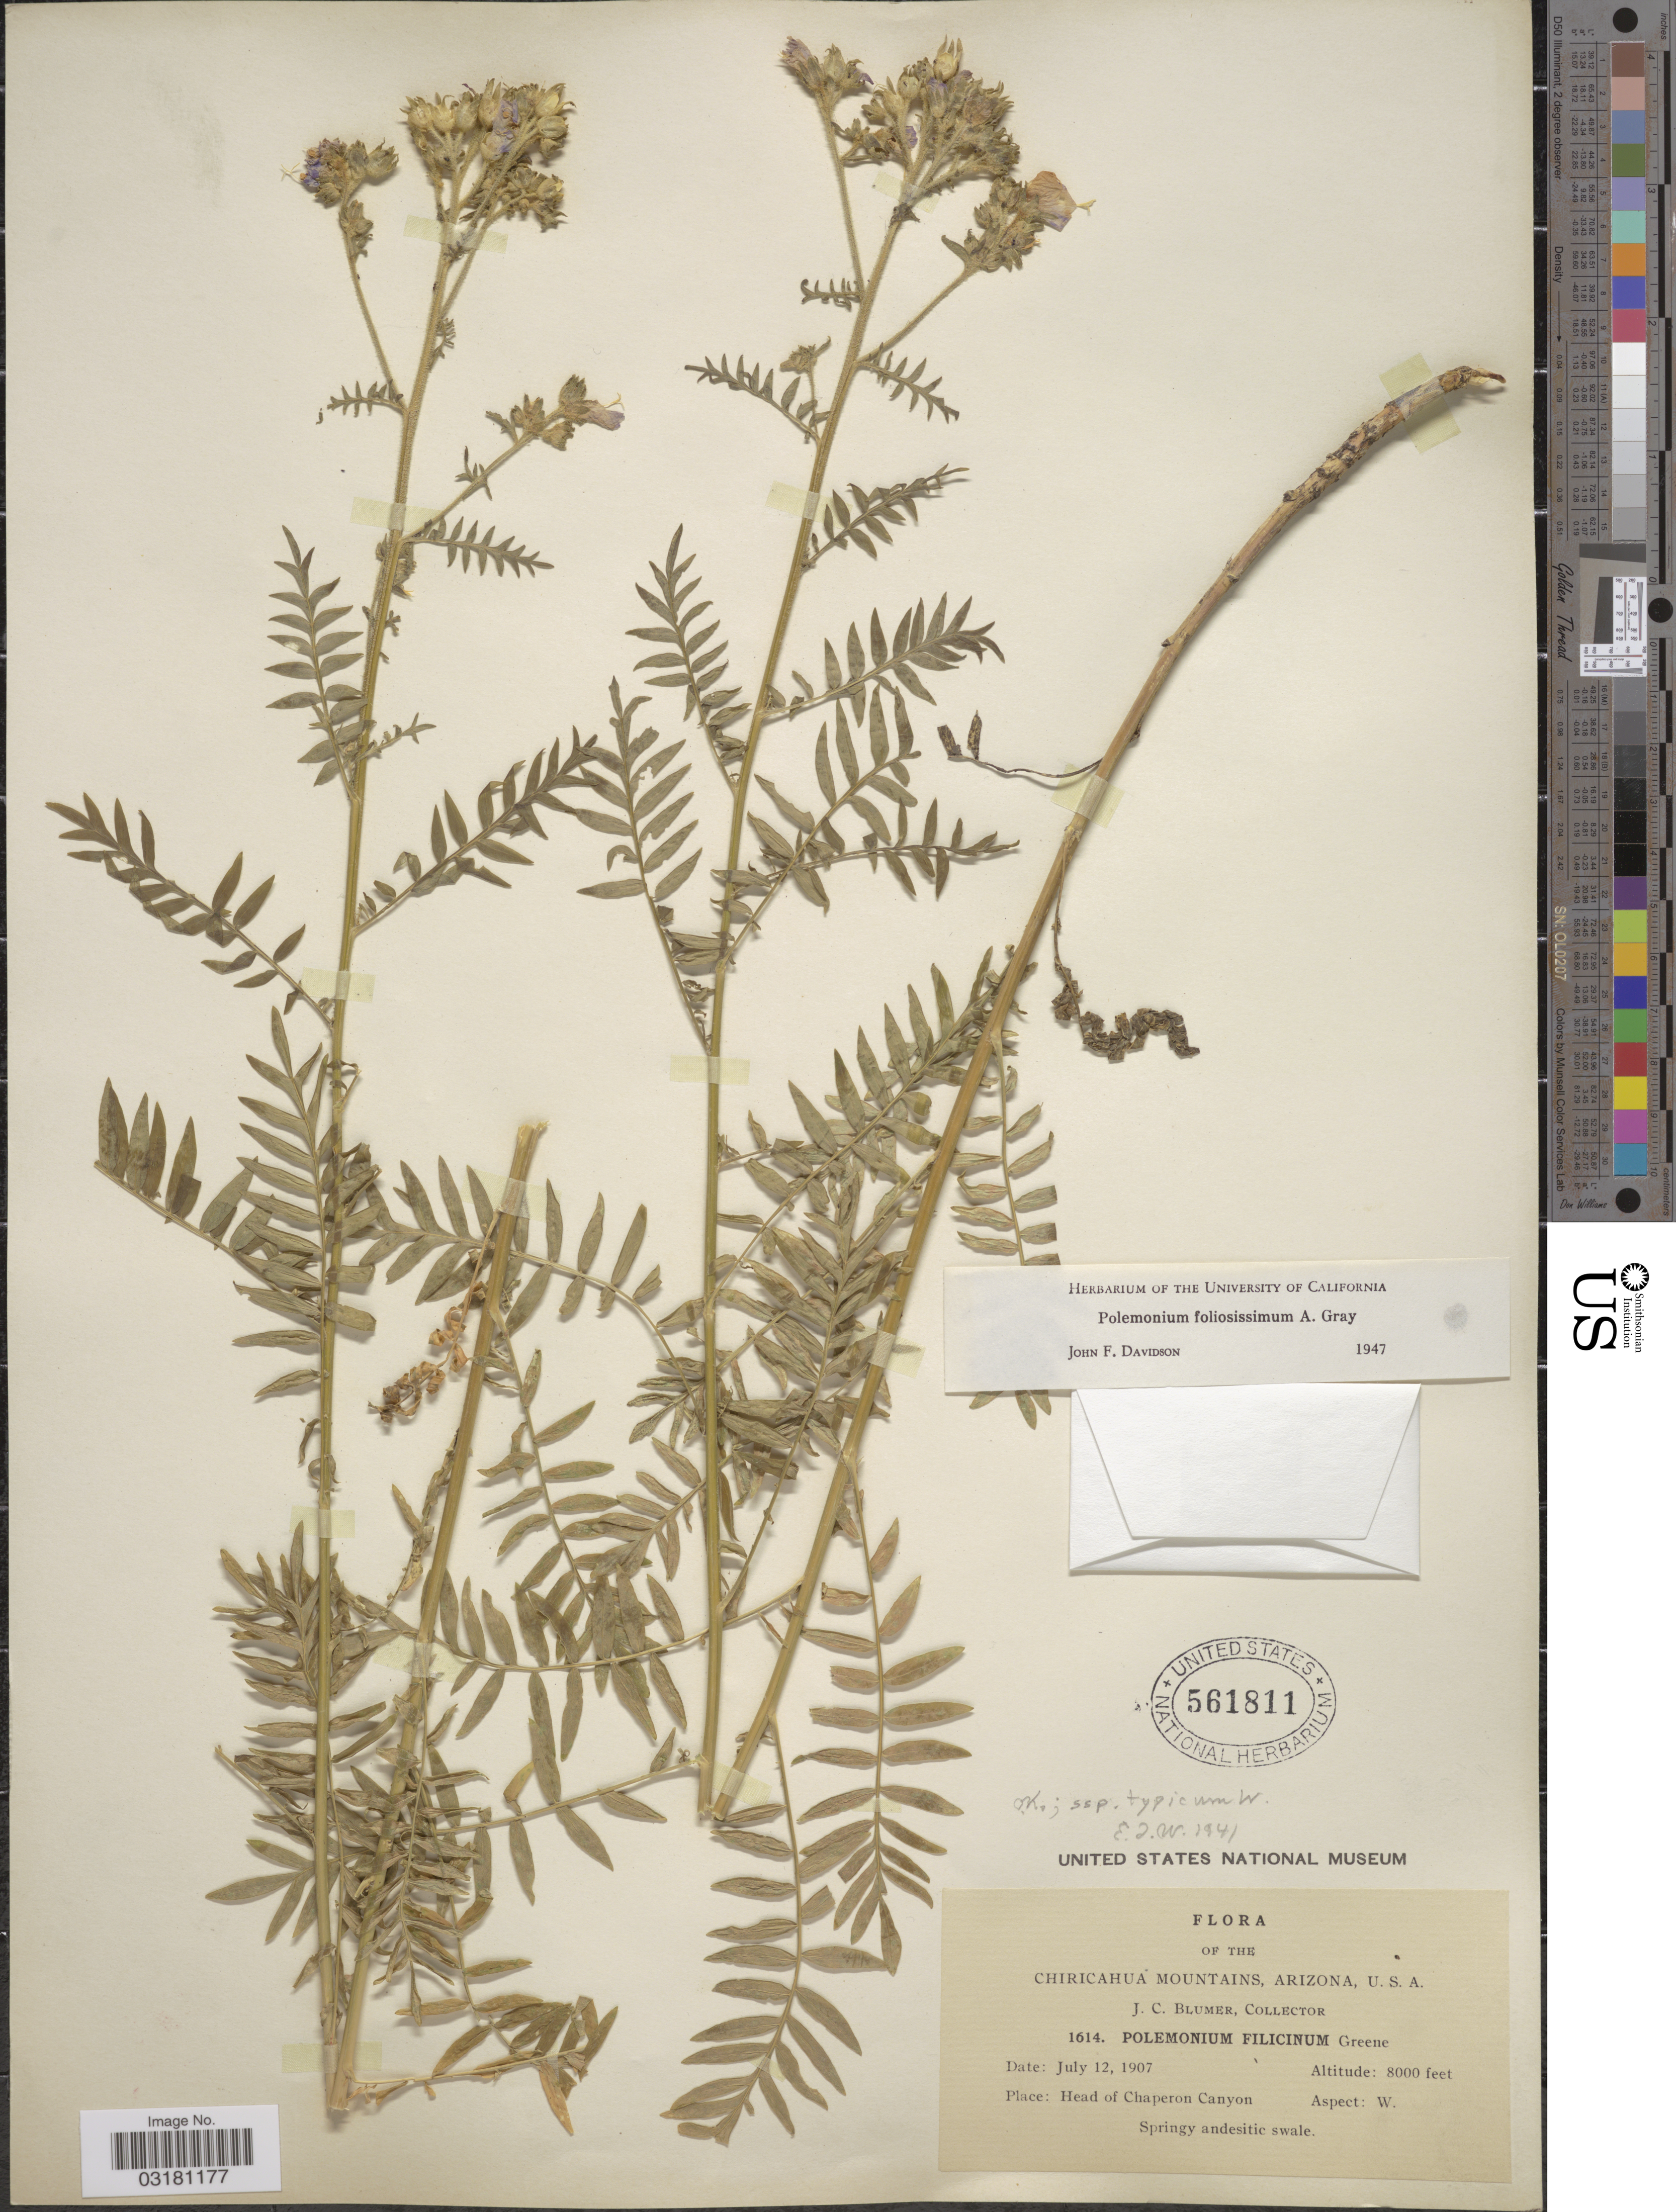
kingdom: Plantae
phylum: Tracheophyta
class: Magnoliopsida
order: Ericales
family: Polemoniaceae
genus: Polemonium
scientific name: Polemonium foliosissimum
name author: A. Gray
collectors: J. C. Blumer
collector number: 1614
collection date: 1907-07-12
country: United States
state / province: Arizona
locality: Chiricahua Mountains, U.S.A. Head of Chaperon Canyon.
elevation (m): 2438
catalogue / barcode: US 561811